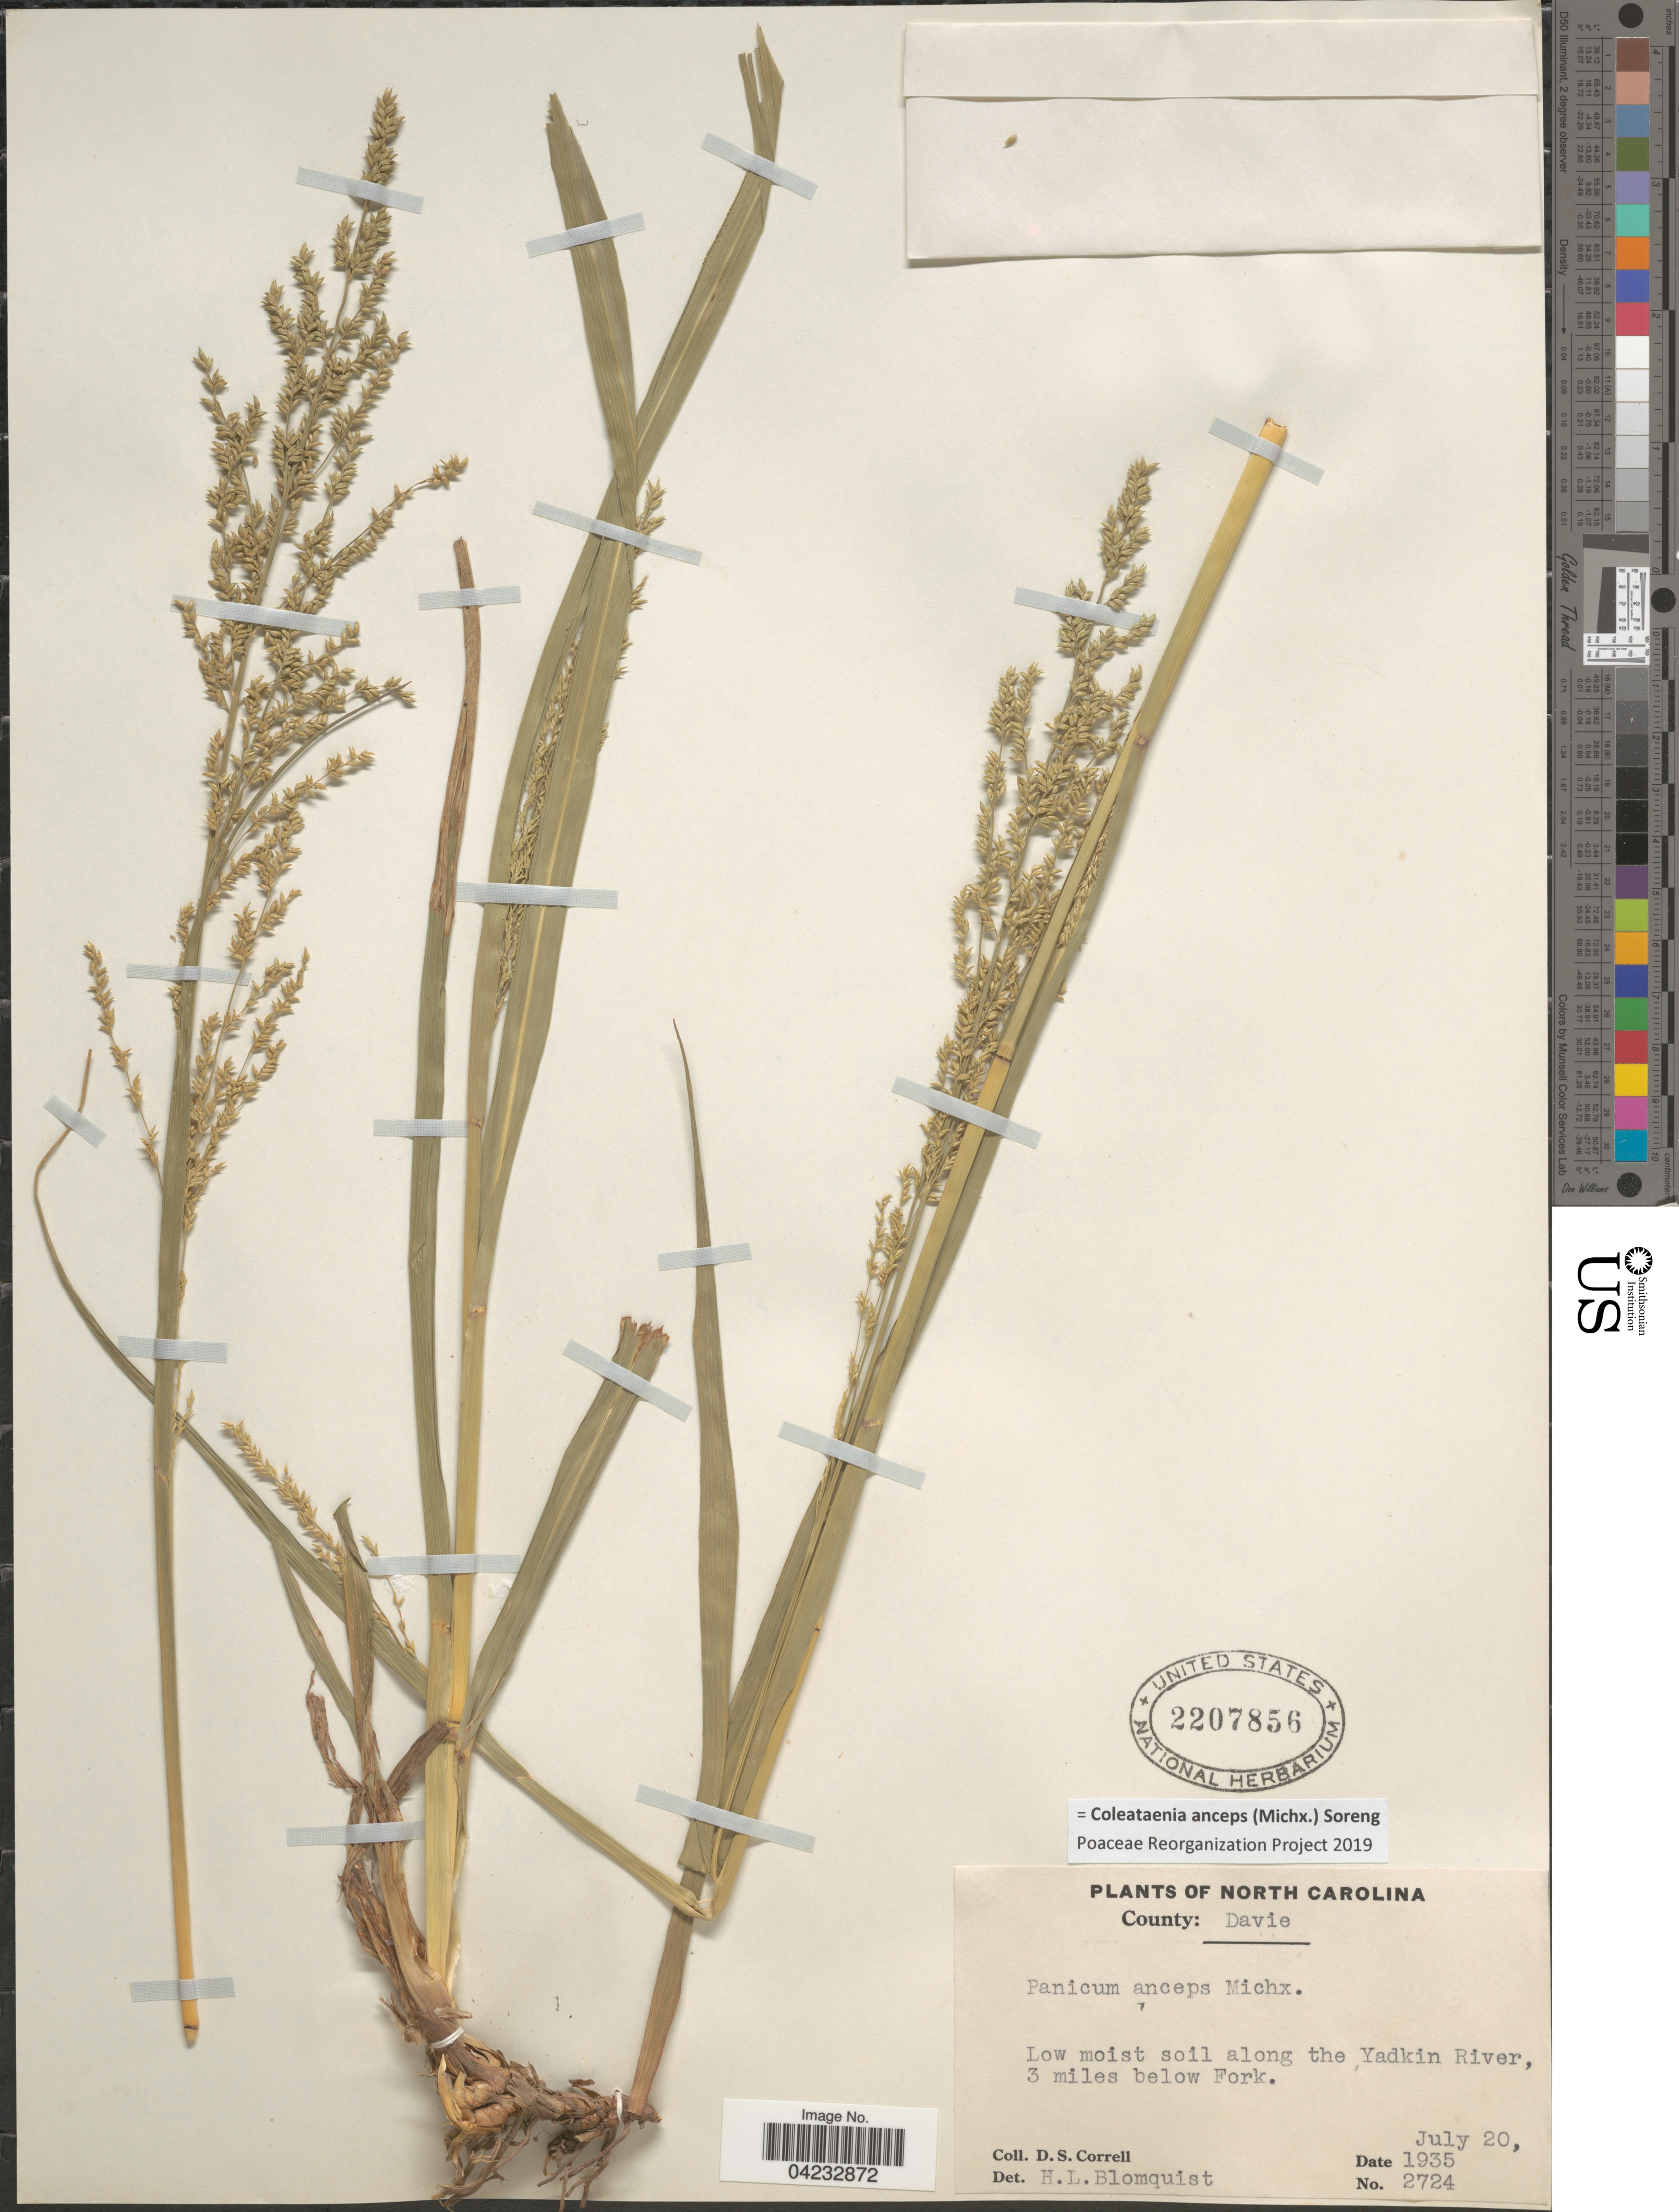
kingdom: Plantae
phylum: Tracheophyta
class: Liliopsida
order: Poales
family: Poaceae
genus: Coleataenia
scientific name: Coleataenia anceps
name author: (Michx.) Soreng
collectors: D. S. Correll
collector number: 2724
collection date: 1935-07-20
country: United States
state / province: North Carolina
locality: County: Davie. Low moist soil along the Yadkin River, 3 miles below Fork.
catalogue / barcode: US 2207856